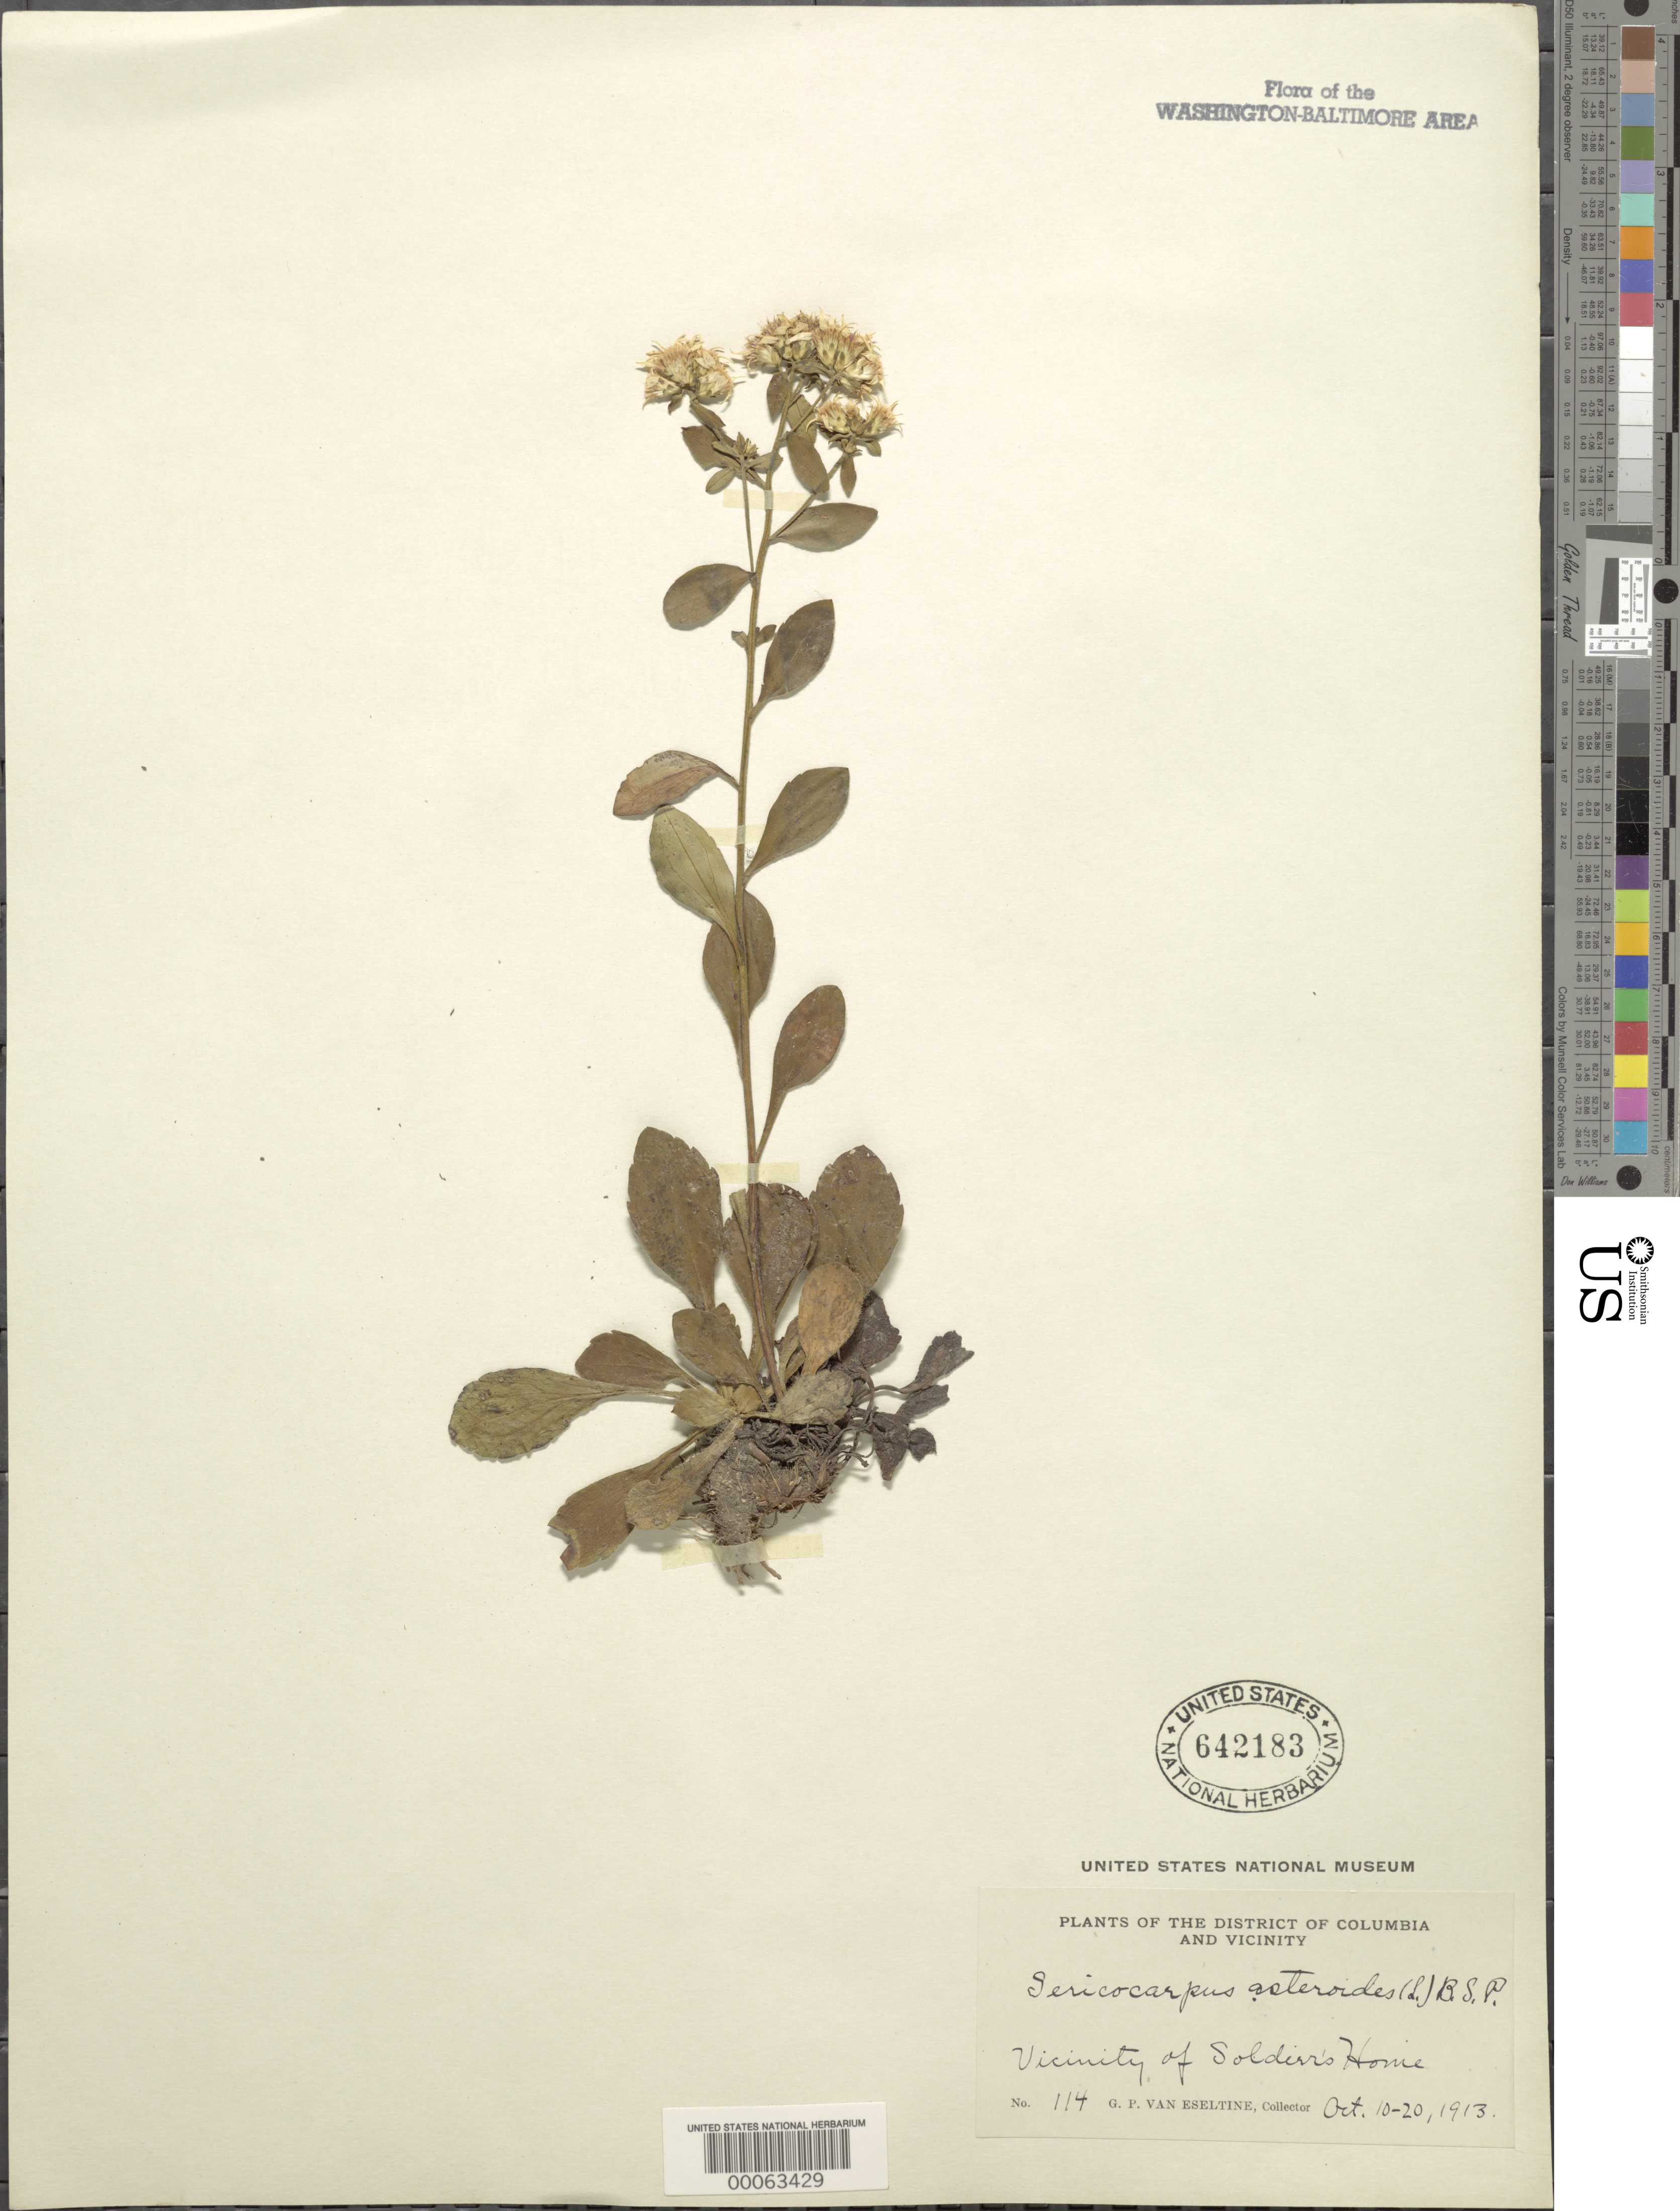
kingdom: Plantae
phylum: Tracheophyta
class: Magnoliopsida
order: Asterales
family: Asteraceae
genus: Sericocarpus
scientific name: Sericocarpus asteroides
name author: (L.) Britton, Stearns & Poggenb.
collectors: G. P. Van Eseltine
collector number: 114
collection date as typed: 10 Oct 1913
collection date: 1913-10-10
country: United States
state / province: District of Columbia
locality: Soldiers Home vicinity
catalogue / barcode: US 642183